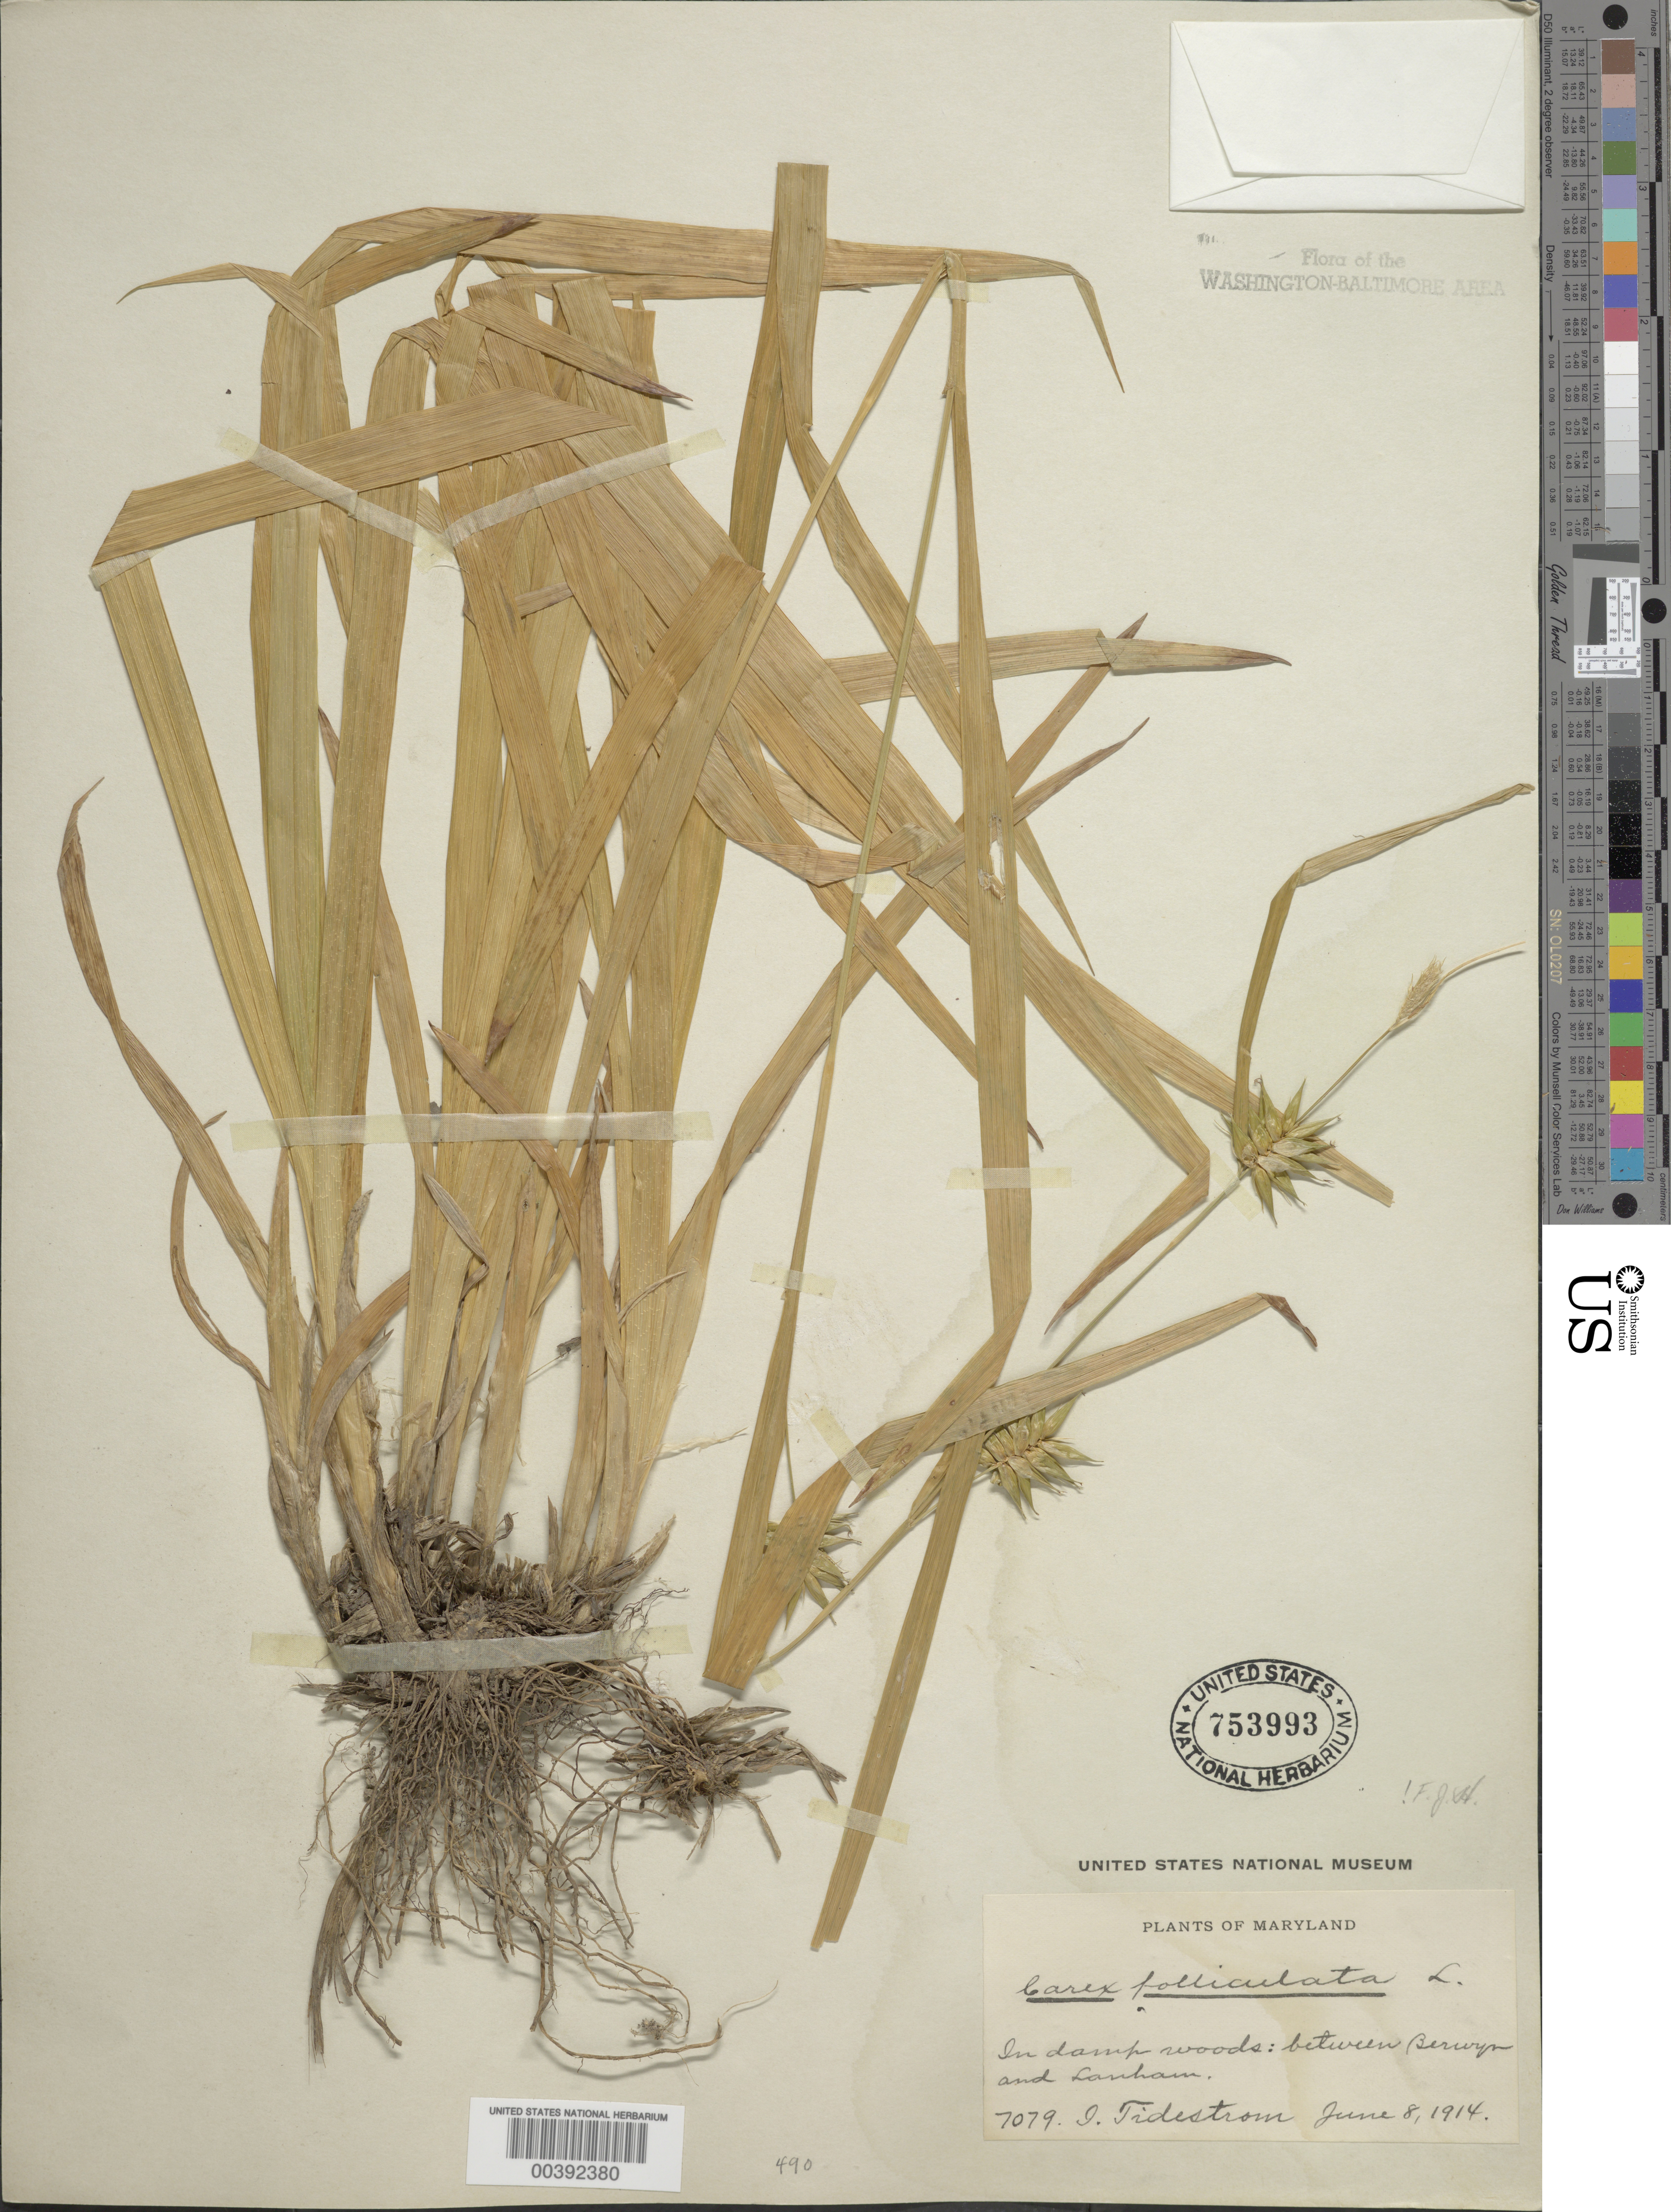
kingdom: Plantae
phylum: Tracheophyta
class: Liliopsida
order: Poales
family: Cyperaceae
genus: Carex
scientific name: Carex folliculata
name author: L.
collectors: I. F. Tidestrom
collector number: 7079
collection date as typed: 08 Jun 1914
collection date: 1914-06-08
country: United States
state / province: Maryland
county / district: Prince George's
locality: between Berwyn and Lanham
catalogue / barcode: US 753993